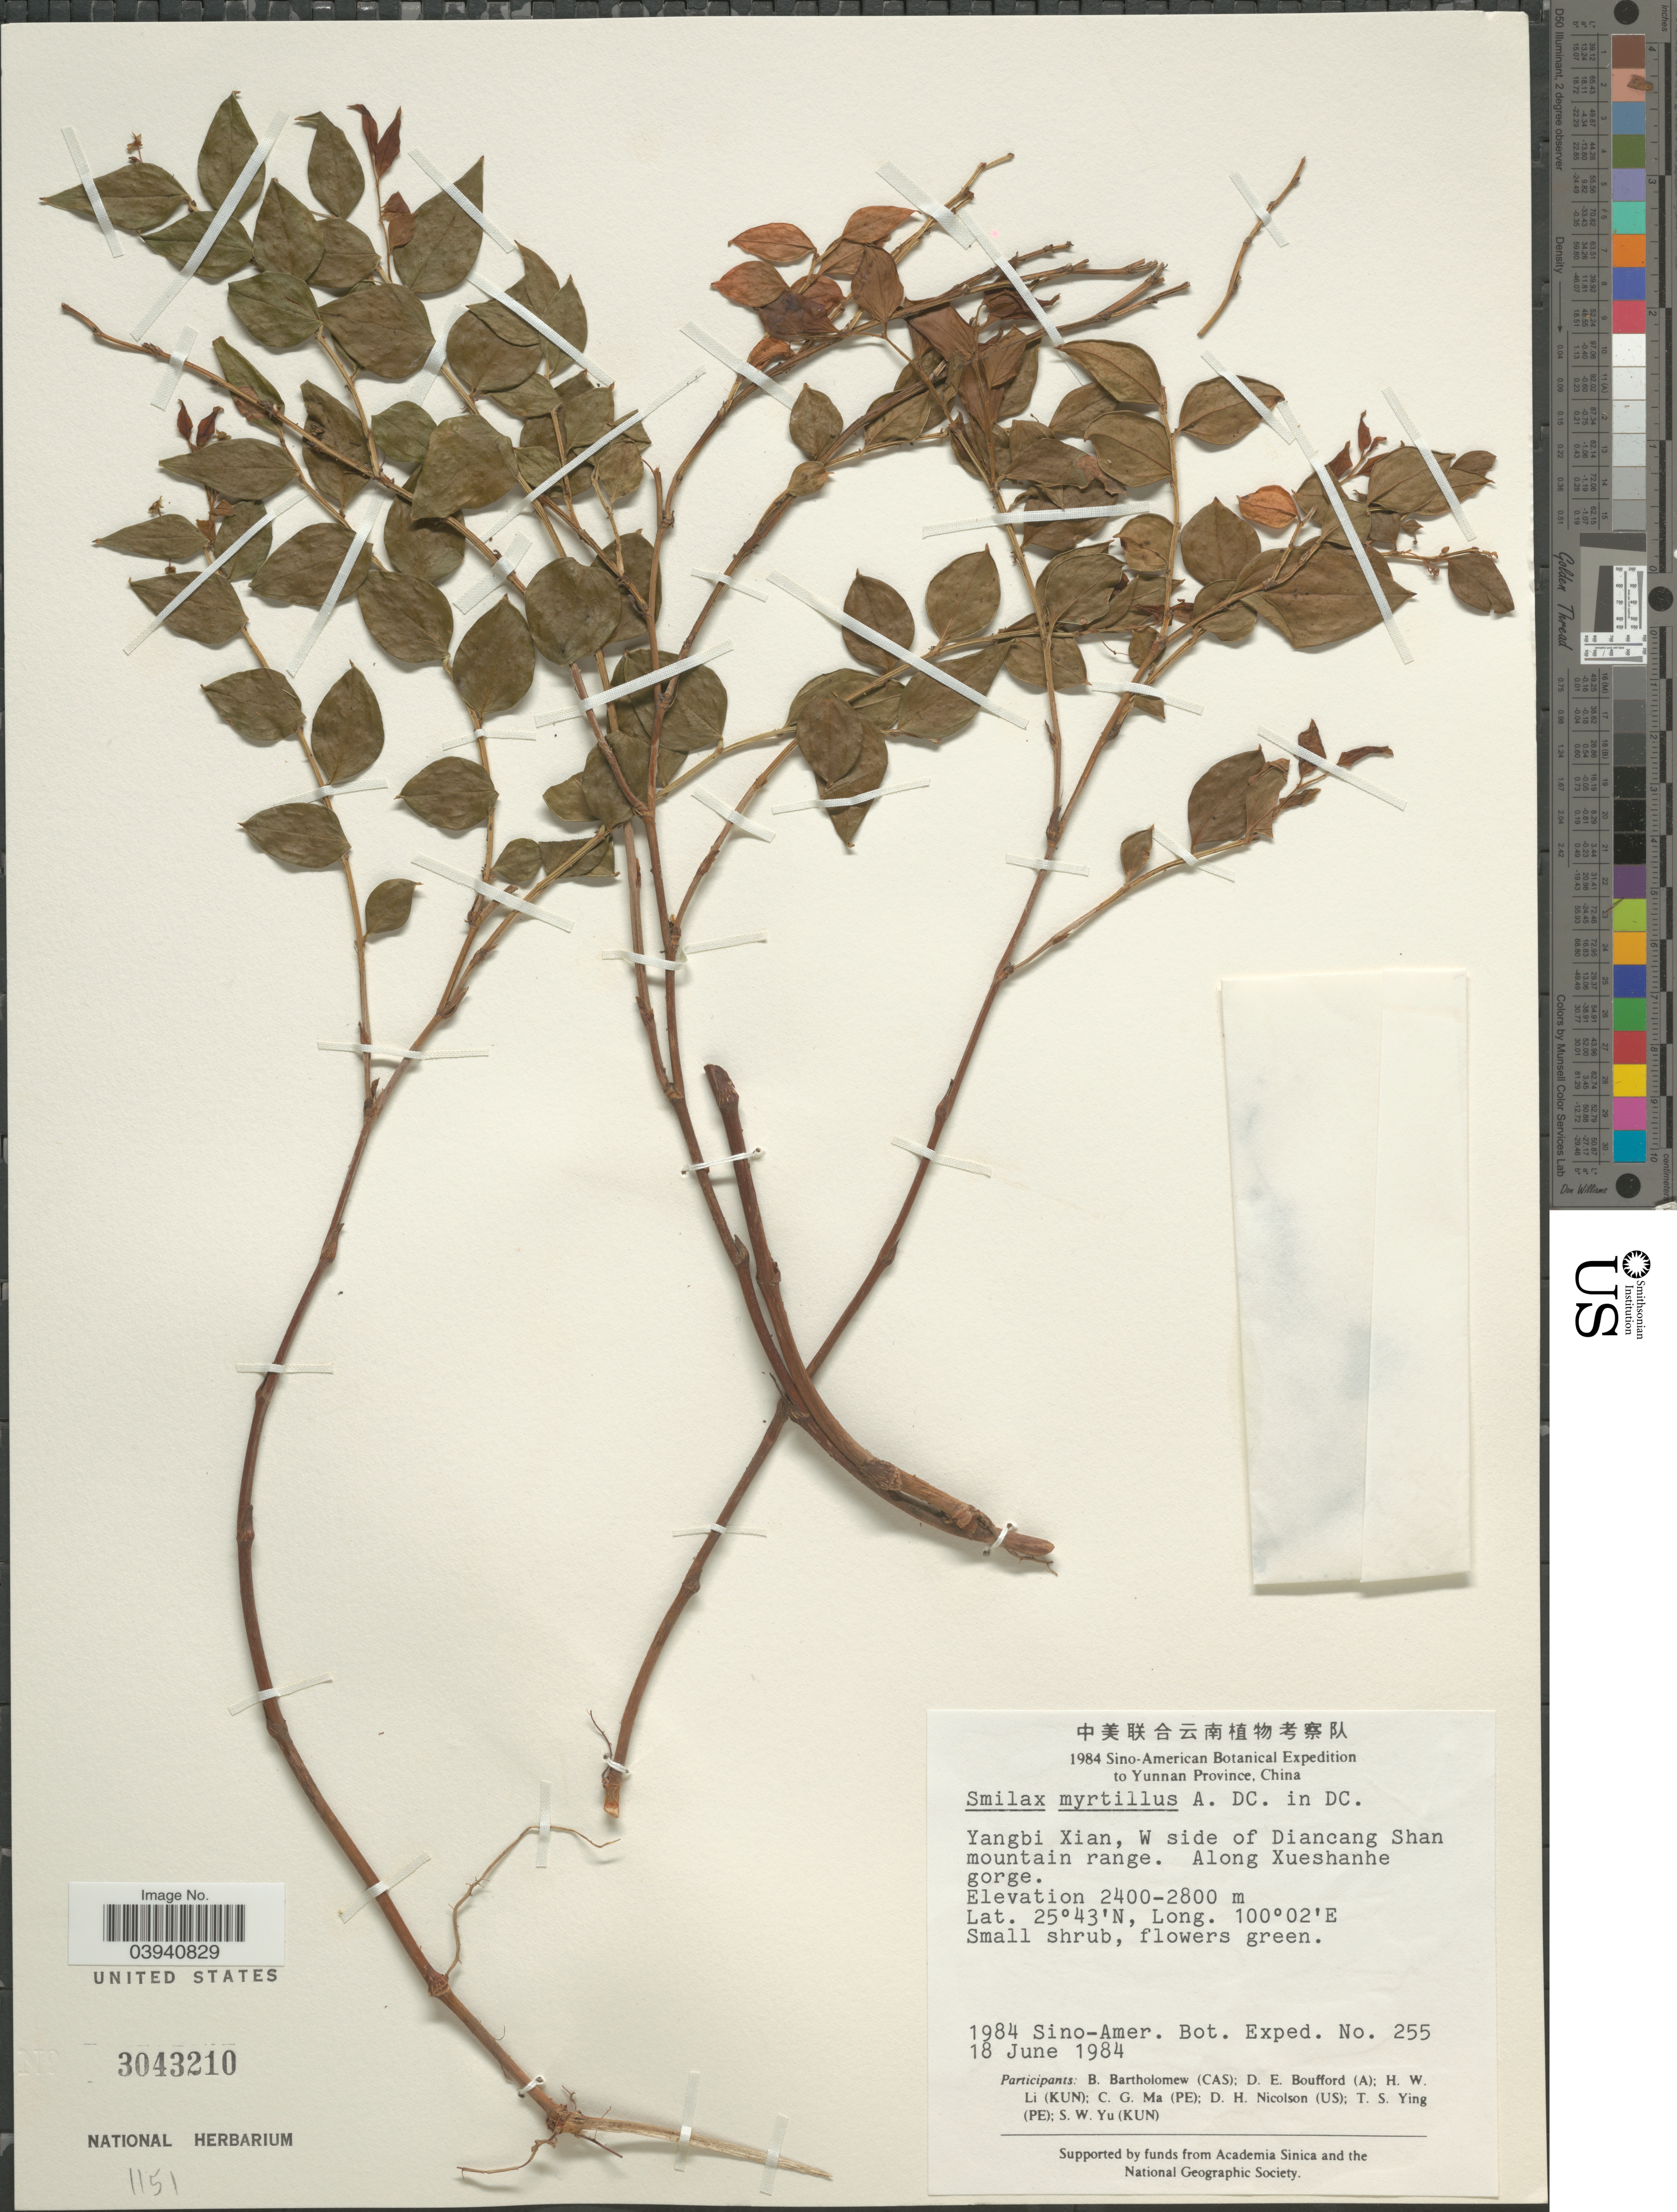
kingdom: Plantae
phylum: Tracheophyta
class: Liliopsida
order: Liliales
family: Smilacaceae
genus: Smilax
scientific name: Smilax myrtillus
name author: A. DC.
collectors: Sino-Amer. Bot. Exped. 1984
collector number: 255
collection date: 1984-06-18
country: China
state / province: Yunnan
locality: Yangbi Xian, W side of Diancang Shan mountain range. Along Xueshanhe gorge.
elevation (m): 2400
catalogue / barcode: US 3043210